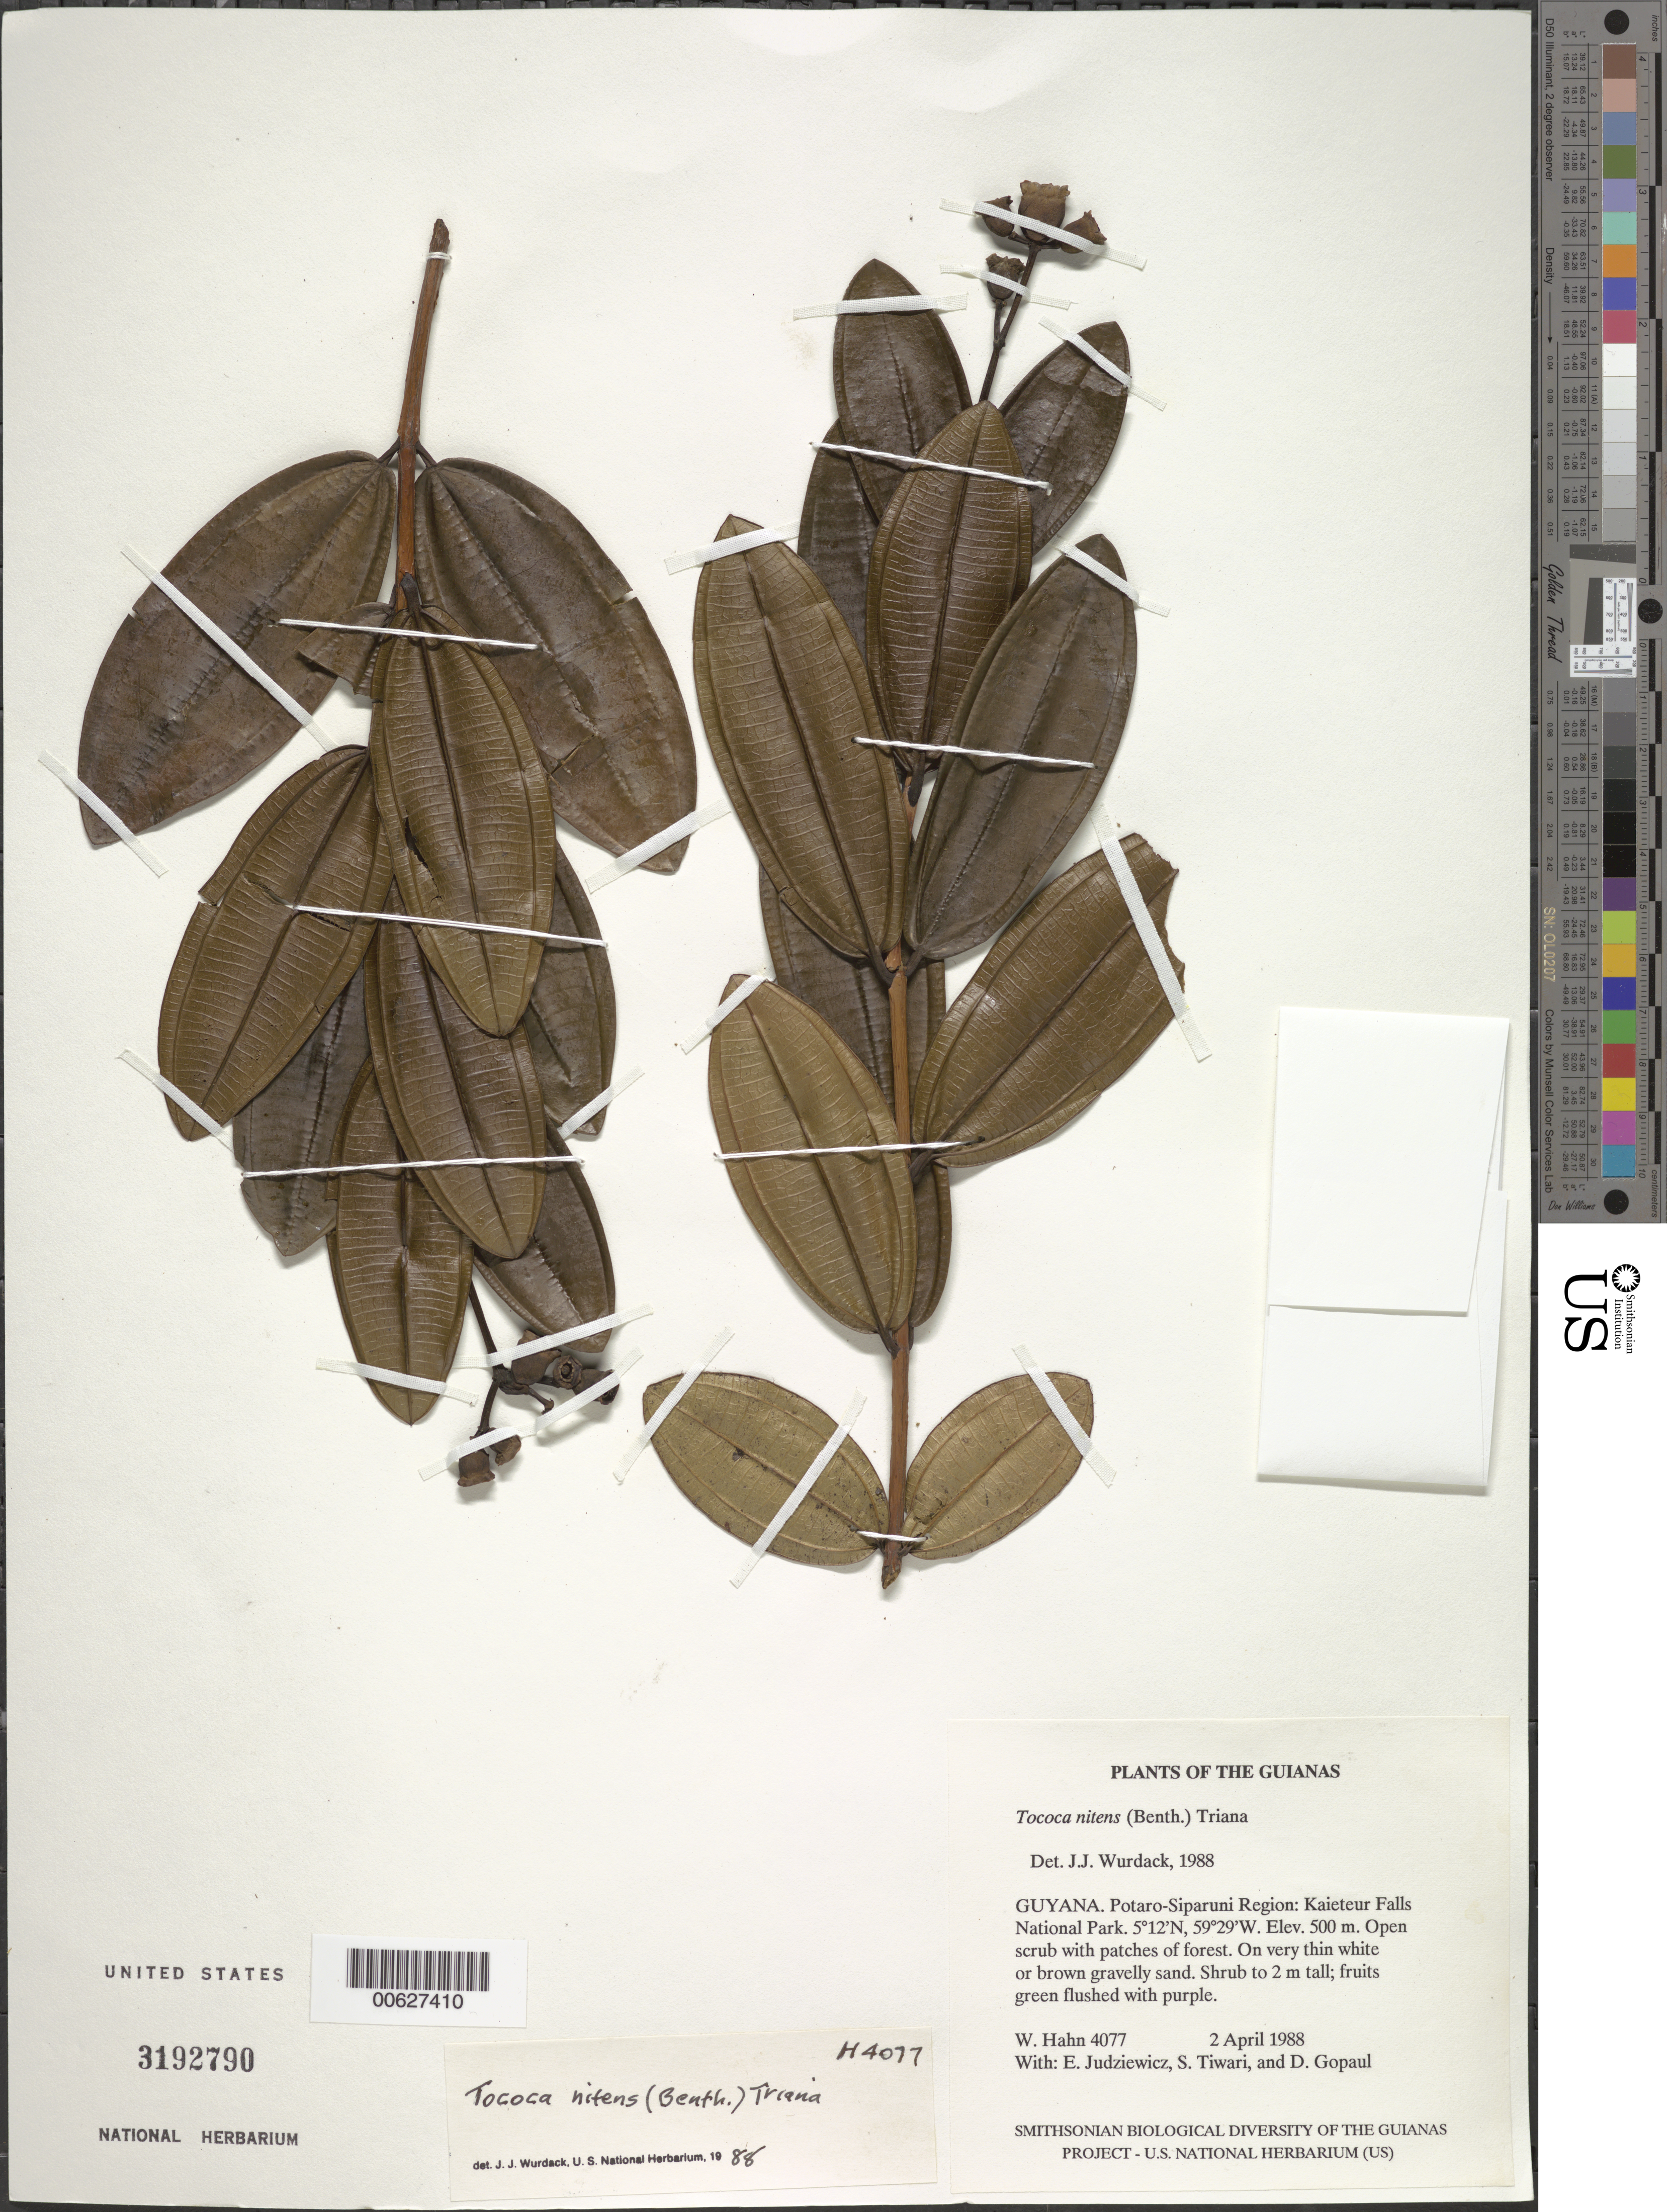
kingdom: Plantae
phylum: Tracheophyta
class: Magnoliopsida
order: Myrtales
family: Melastomataceae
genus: Tococa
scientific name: Tococa nitens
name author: (Benth.) Triana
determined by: Wurdack, John J., (US), US (UNITED STATES)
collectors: W. Hahn, E. J. Judziewicz, S. Tiwari & D. Gopaul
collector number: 4077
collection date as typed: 2 April 1988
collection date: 1988-04-02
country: Guyana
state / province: Potaro-Siparuni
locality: Kaieteur Falls National Park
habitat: Open scrub with patches of forest. On very thin white or brown gravelly sand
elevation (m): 500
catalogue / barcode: US 3192790